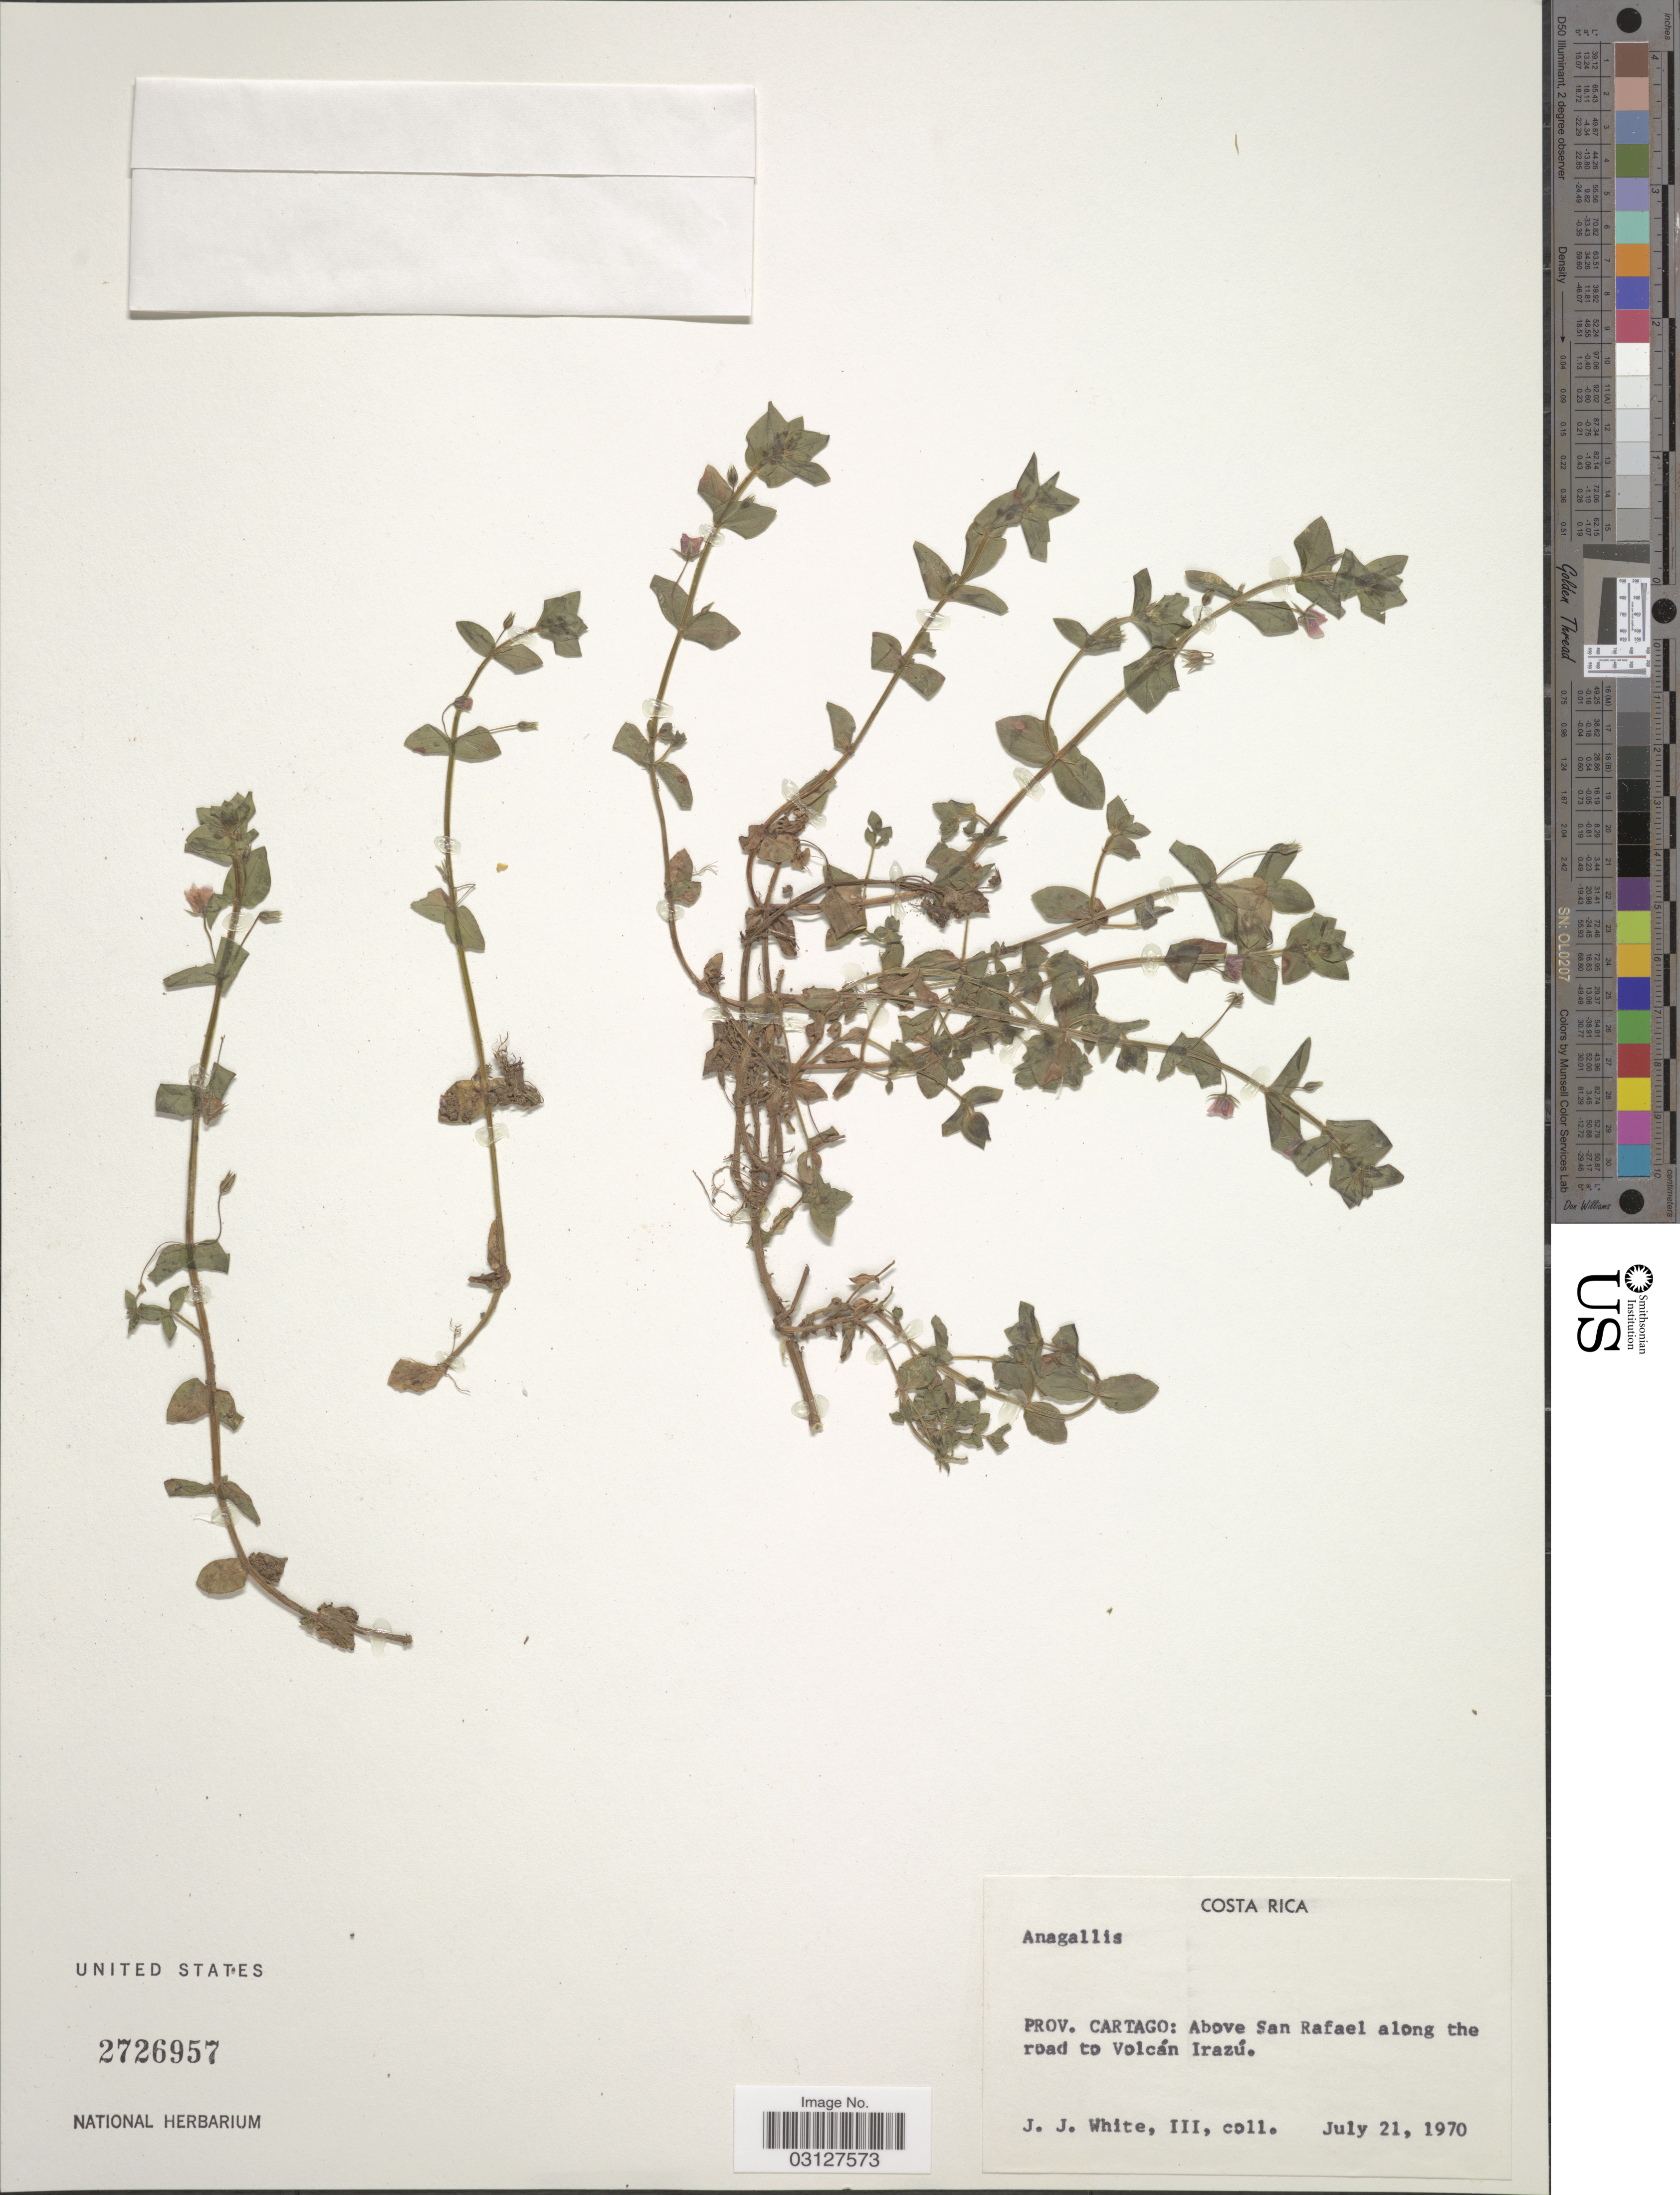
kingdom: Plantae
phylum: Tracheophyta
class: Magnoliopsida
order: Ericales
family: Primulaceae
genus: Anagallis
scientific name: Anagallis sp.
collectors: J. J. White III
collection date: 1970-07-21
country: Costa Rica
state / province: Cartago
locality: Prov. Cartago: Above San Rafael along the road to Volcán Irazú.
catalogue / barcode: US 2726957